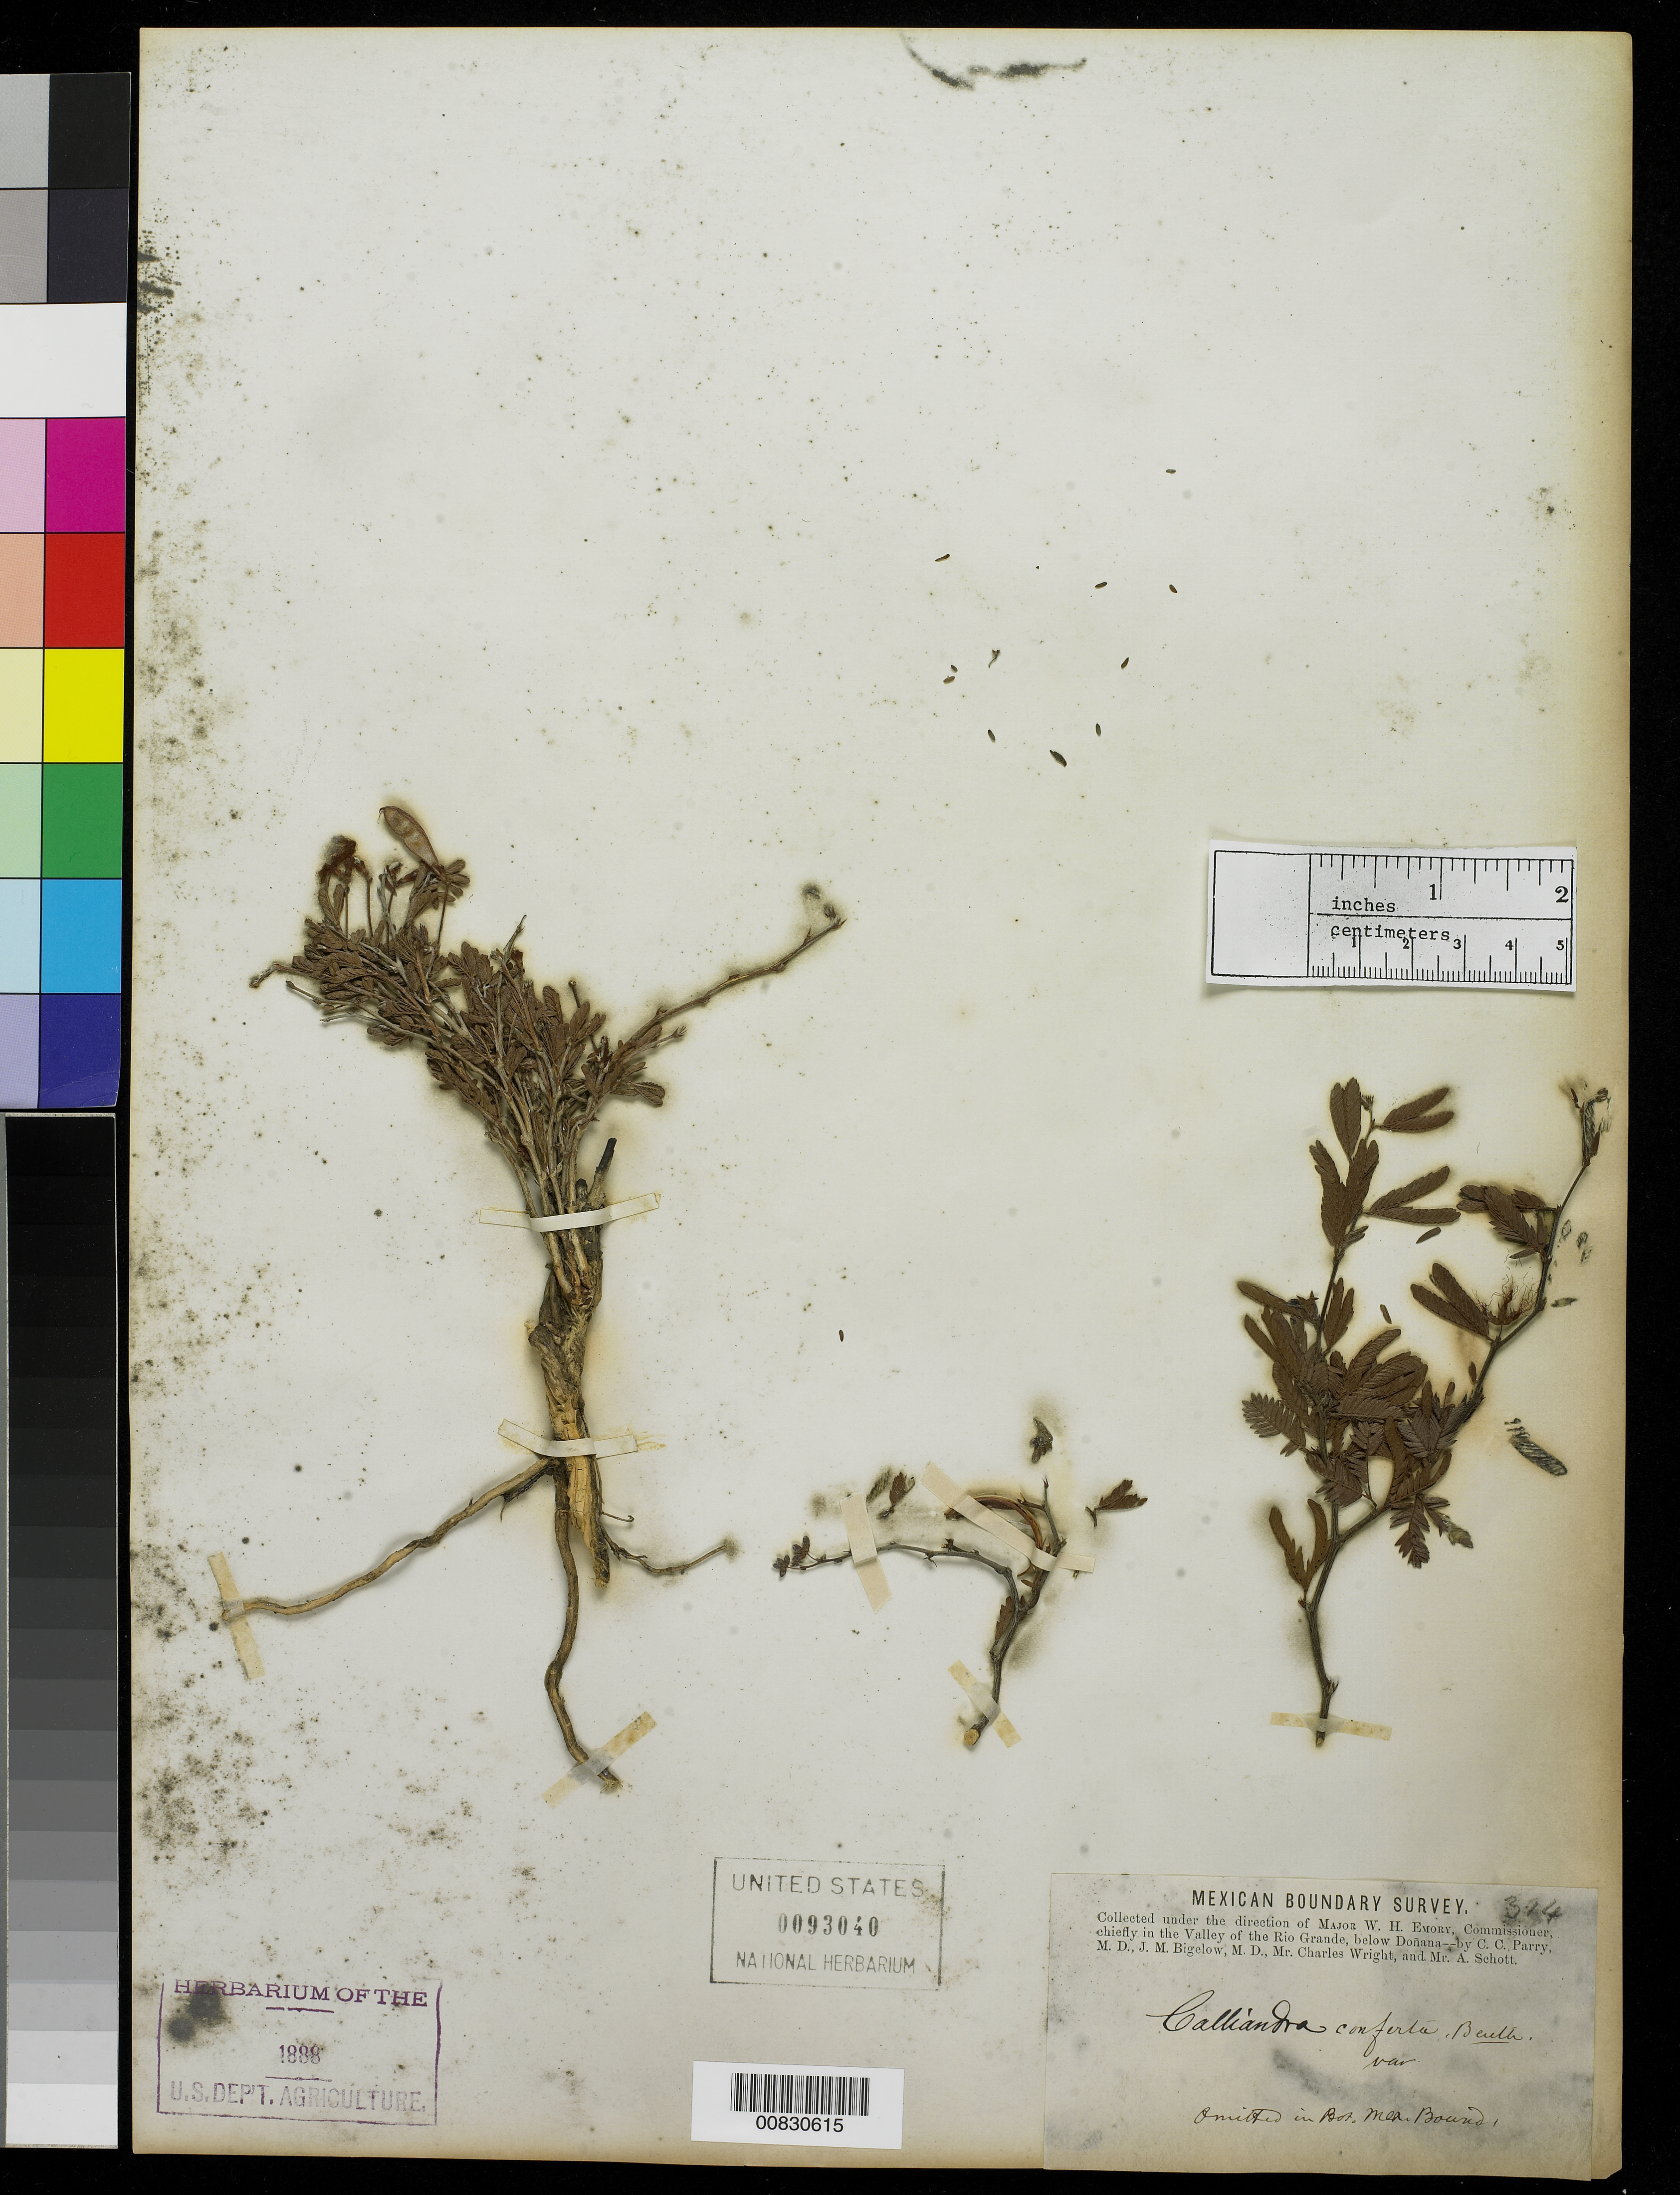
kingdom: Plantae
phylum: Tracheophyta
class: Magnoliopsida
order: Fabales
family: Fabaceae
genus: Calliandra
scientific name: Calliandra eriophylla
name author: Benth.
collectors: C. C. Parry, J. M. Bigelow, C. Wright & A. C. V. Schott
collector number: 314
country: United States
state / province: New Mexico / Texas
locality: Valley of the Rio Grande, below Doñana.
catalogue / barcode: US 93040